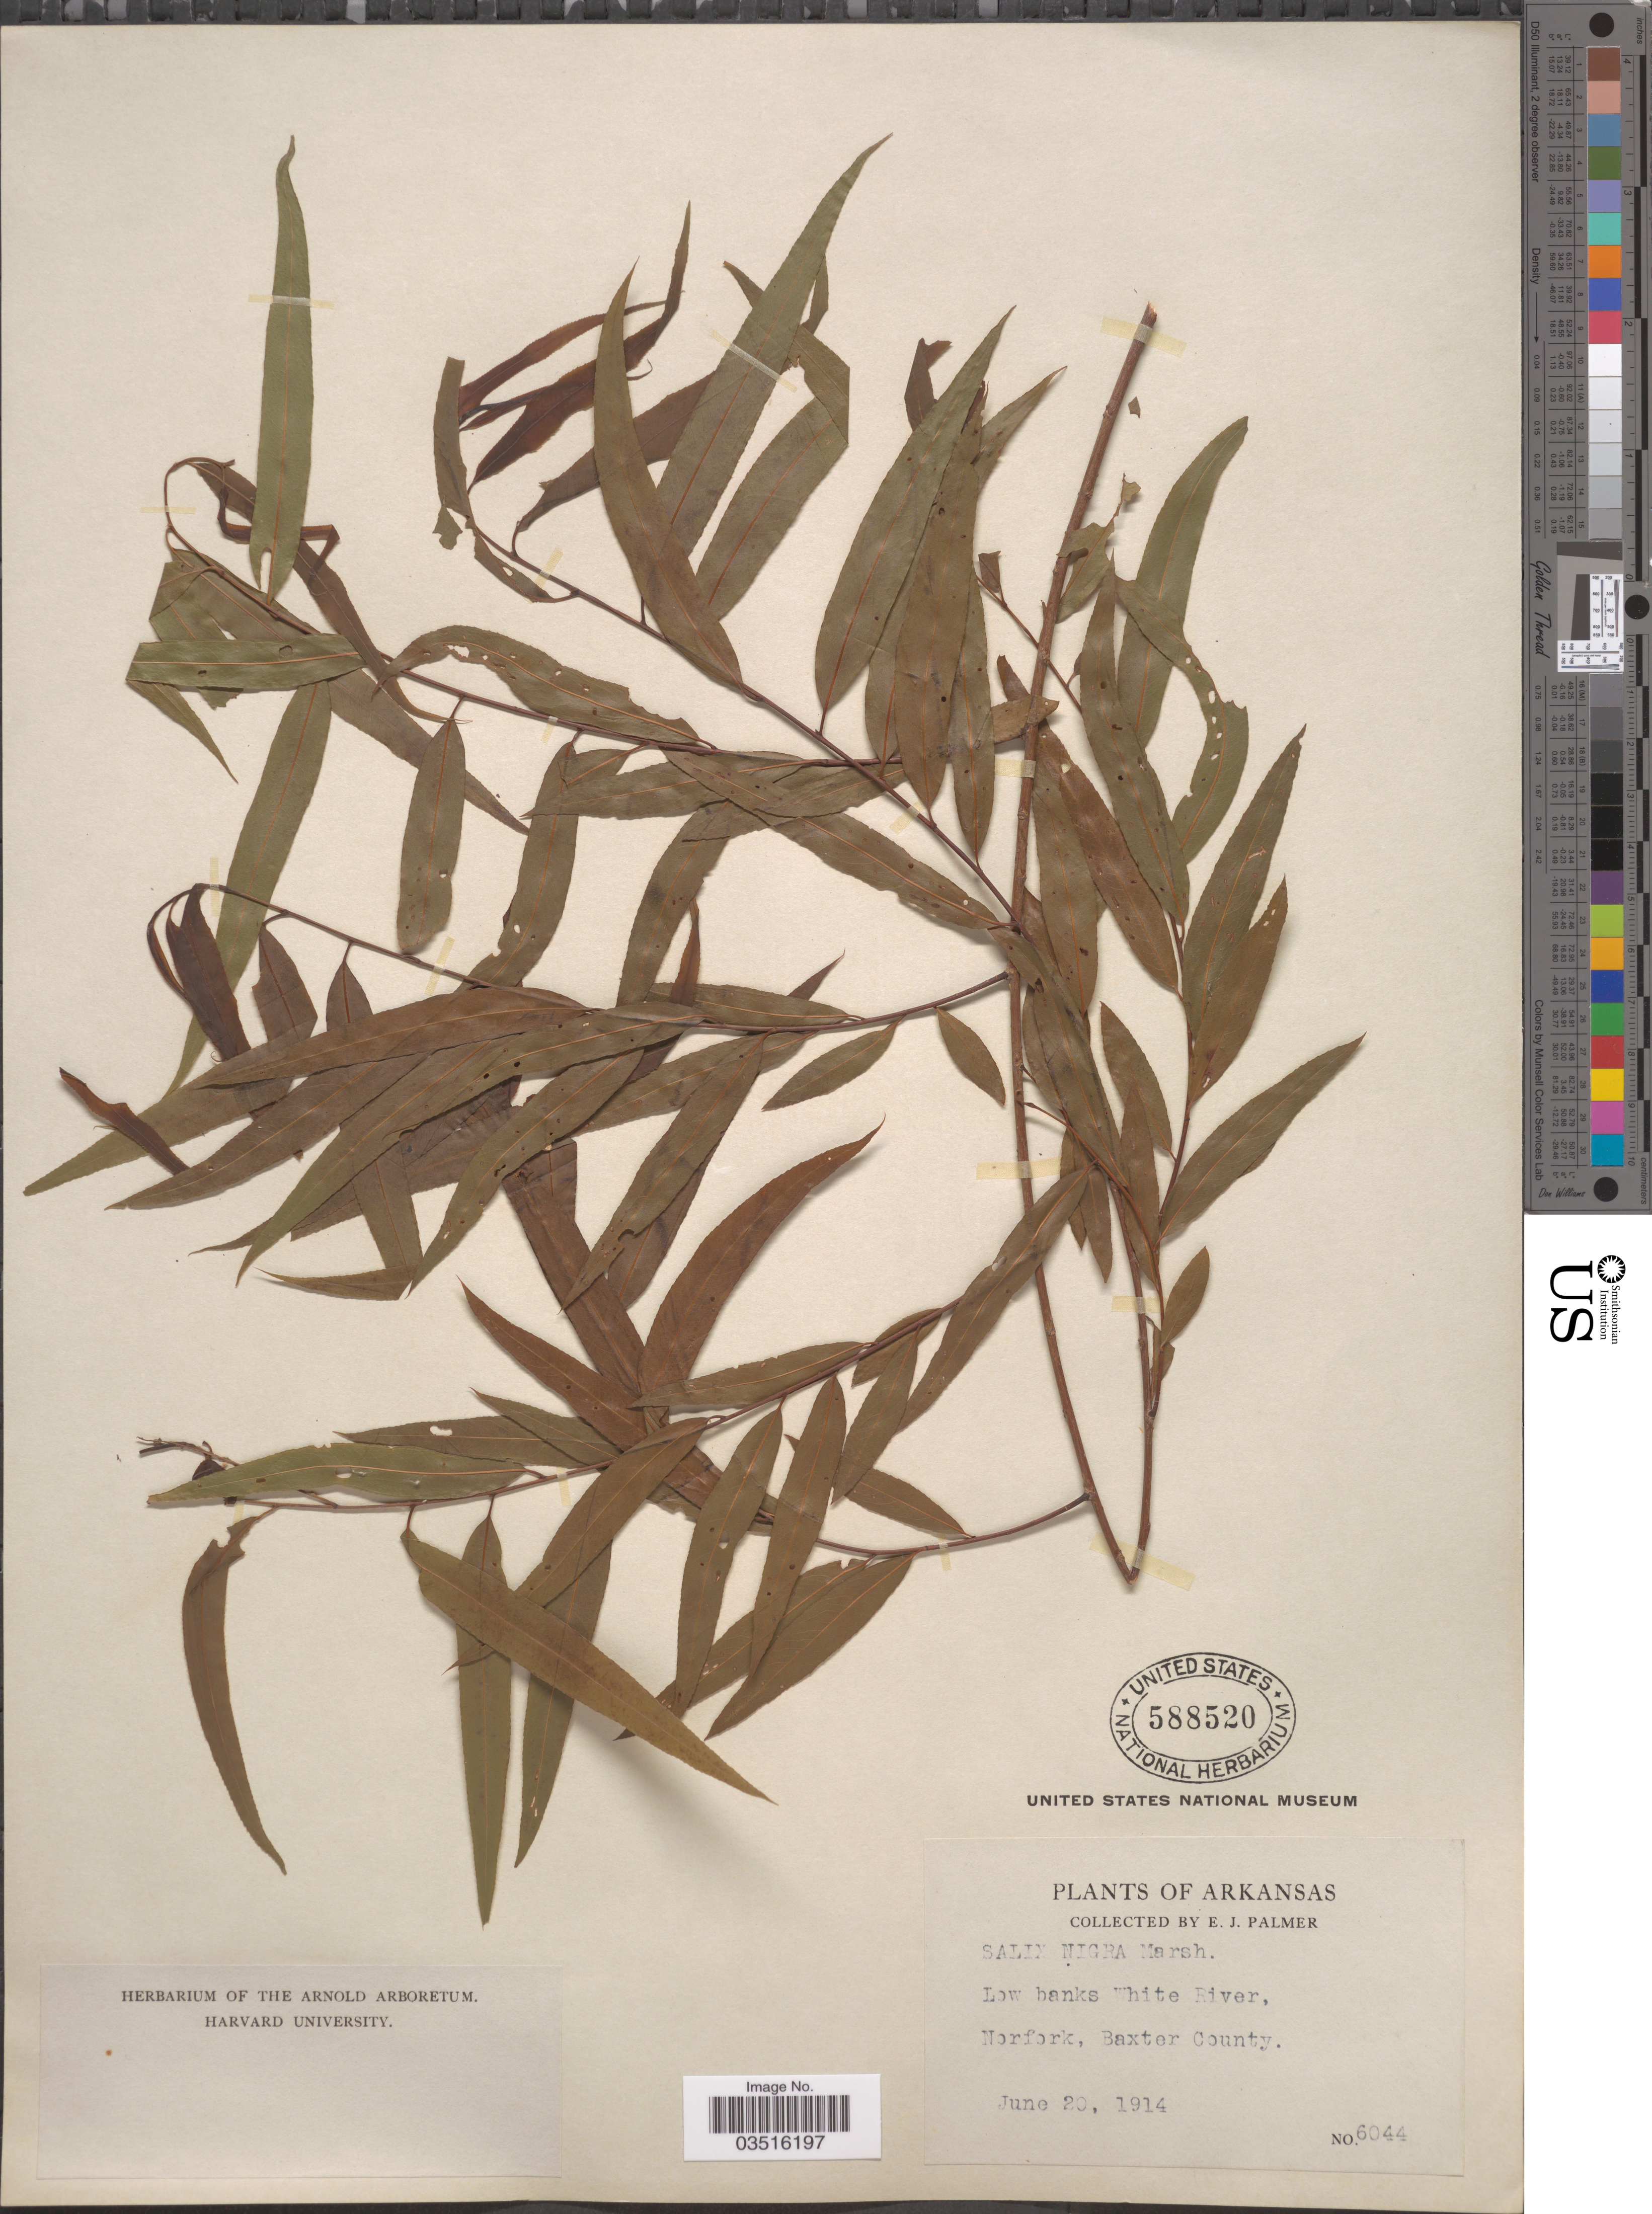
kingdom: Plantae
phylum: Tracheophyta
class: Magnoliopsida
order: Malpighiales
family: Salicaceae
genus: Salix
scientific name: Salix nigra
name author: Marshall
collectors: E. J. Palmer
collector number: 6044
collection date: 1914-06-20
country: United States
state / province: Arkansas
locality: Low banks White River, Norfolk, Baxter County.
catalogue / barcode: US 588520